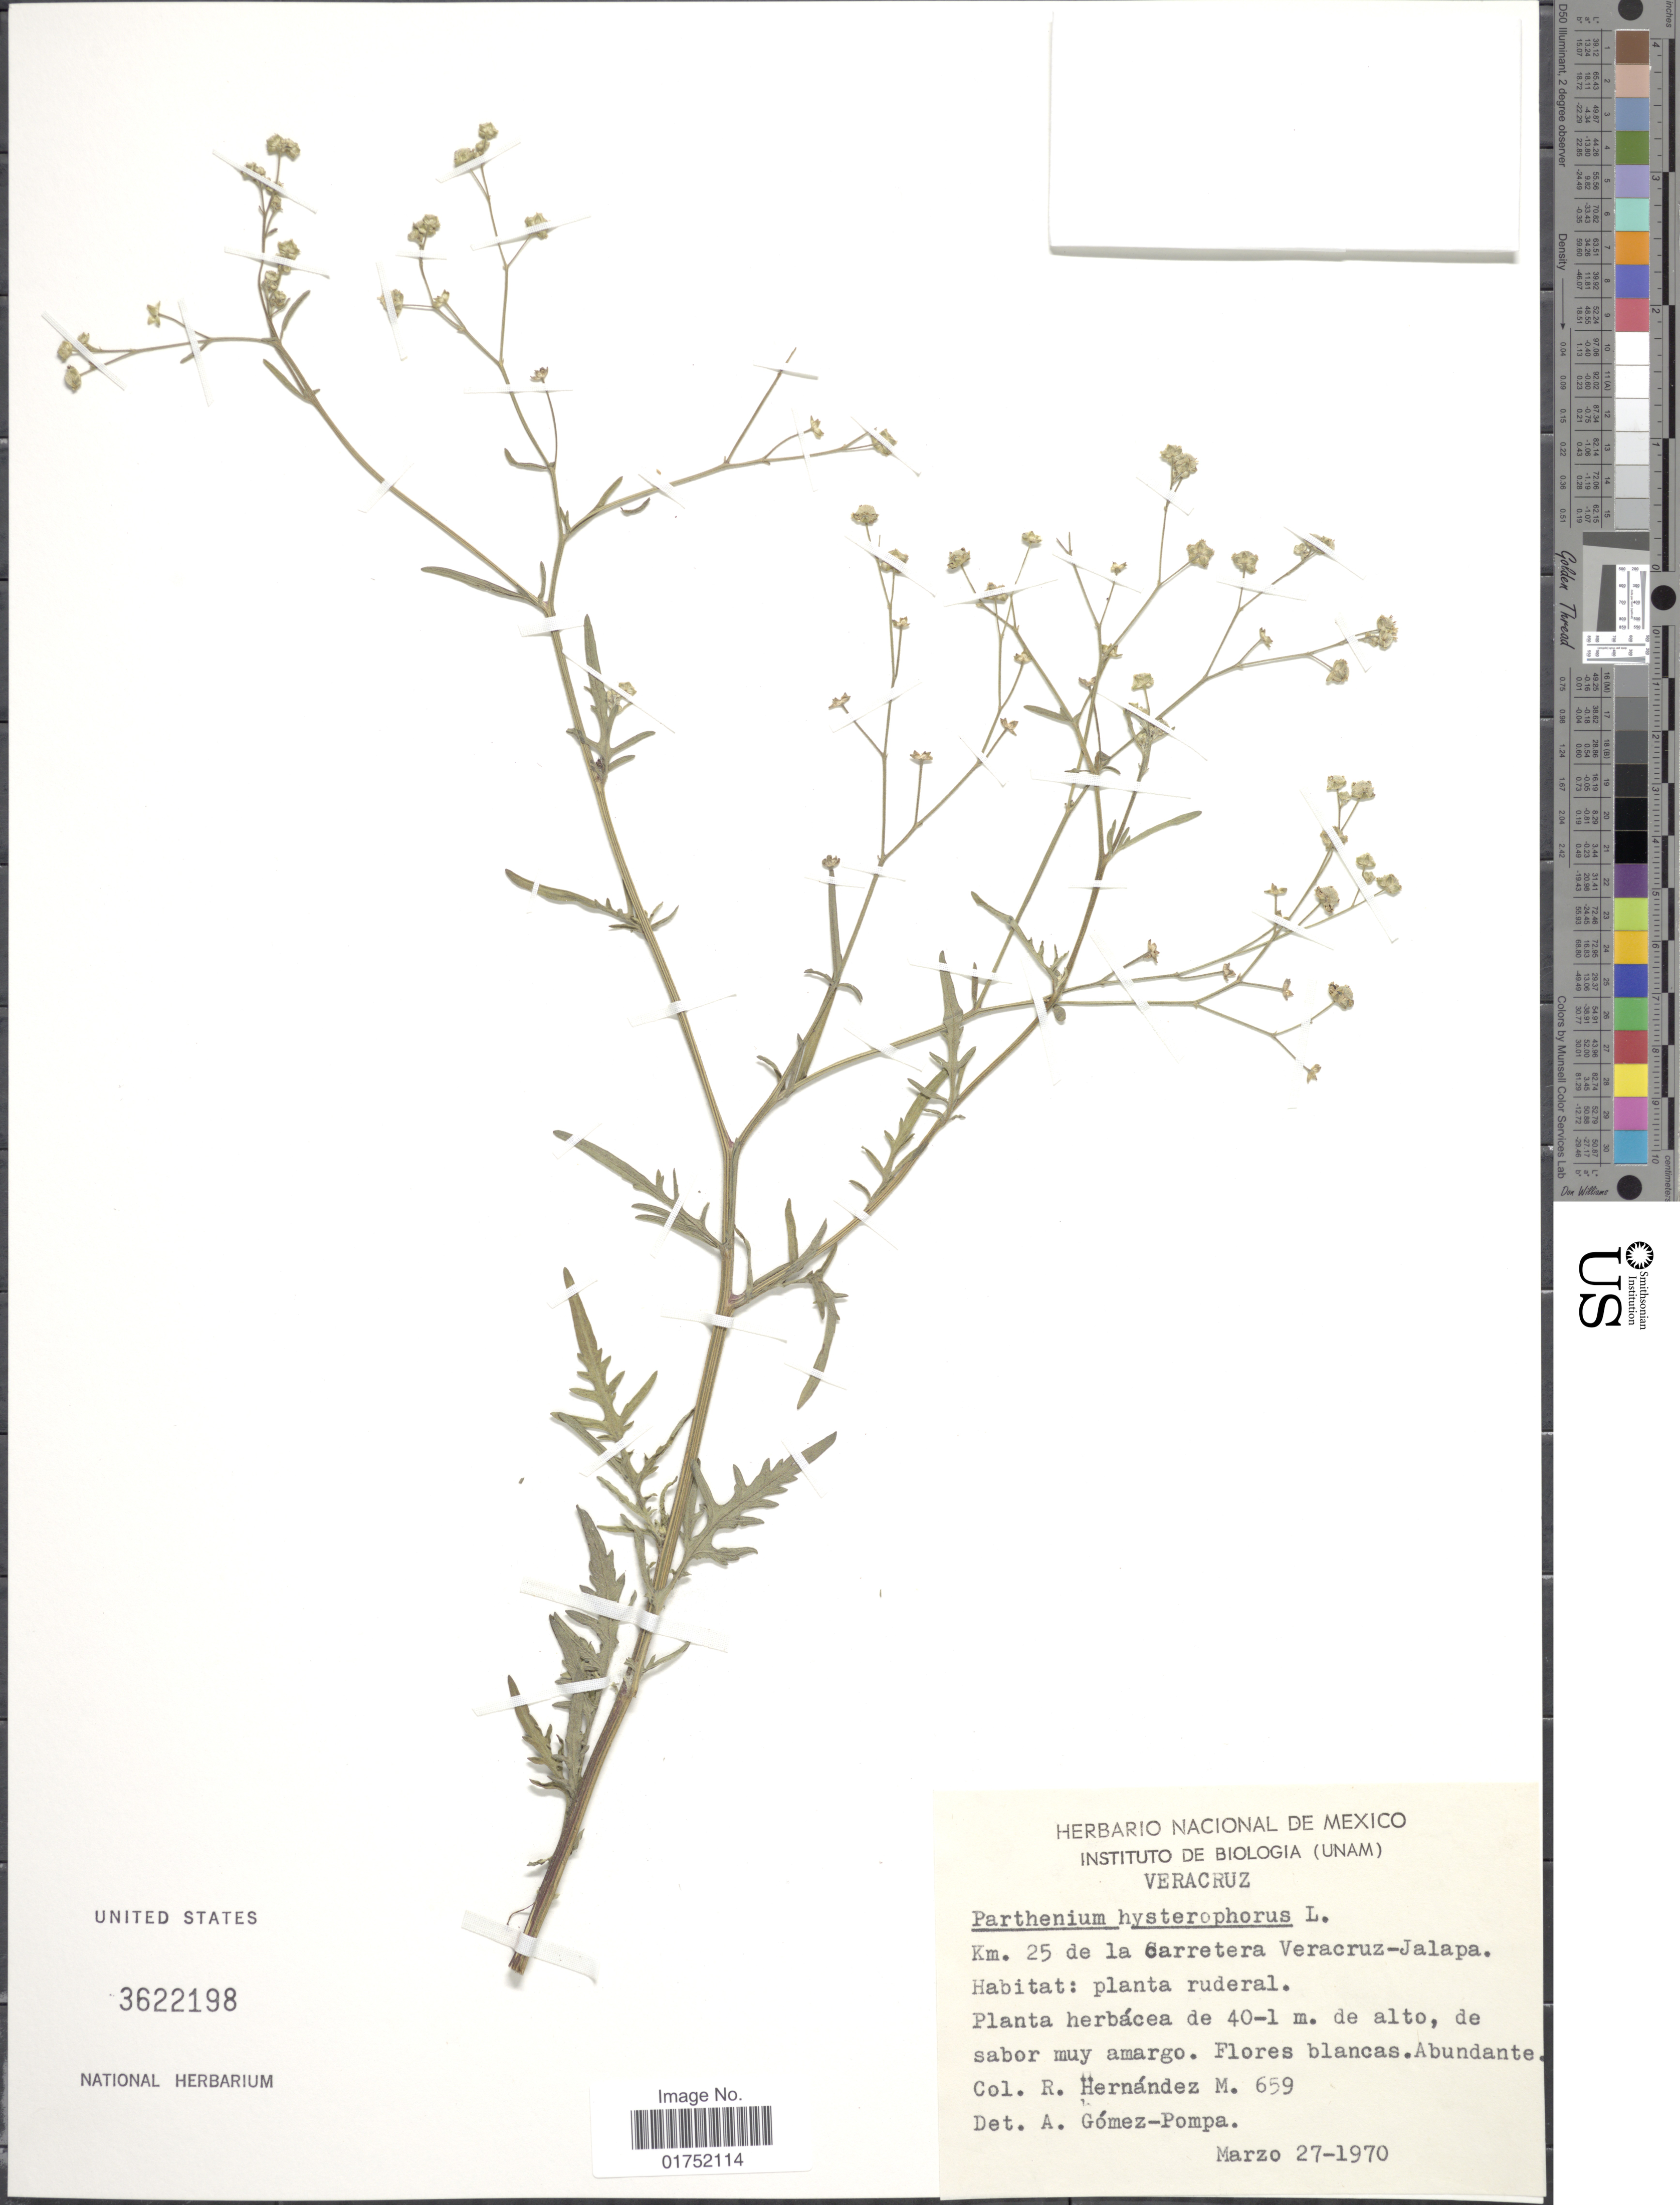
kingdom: Plantae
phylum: Tracheophyta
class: Magnoliopsida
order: Asterales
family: Asteraceae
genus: Parthenium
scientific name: Parthenium hysterophorus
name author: L.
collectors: R. Hernández M.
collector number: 659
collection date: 1970-03-27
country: Mexico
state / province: Veracruz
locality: Veracruz, km 25 de la carretera Veracruz-Jalapa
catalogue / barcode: US 3622198